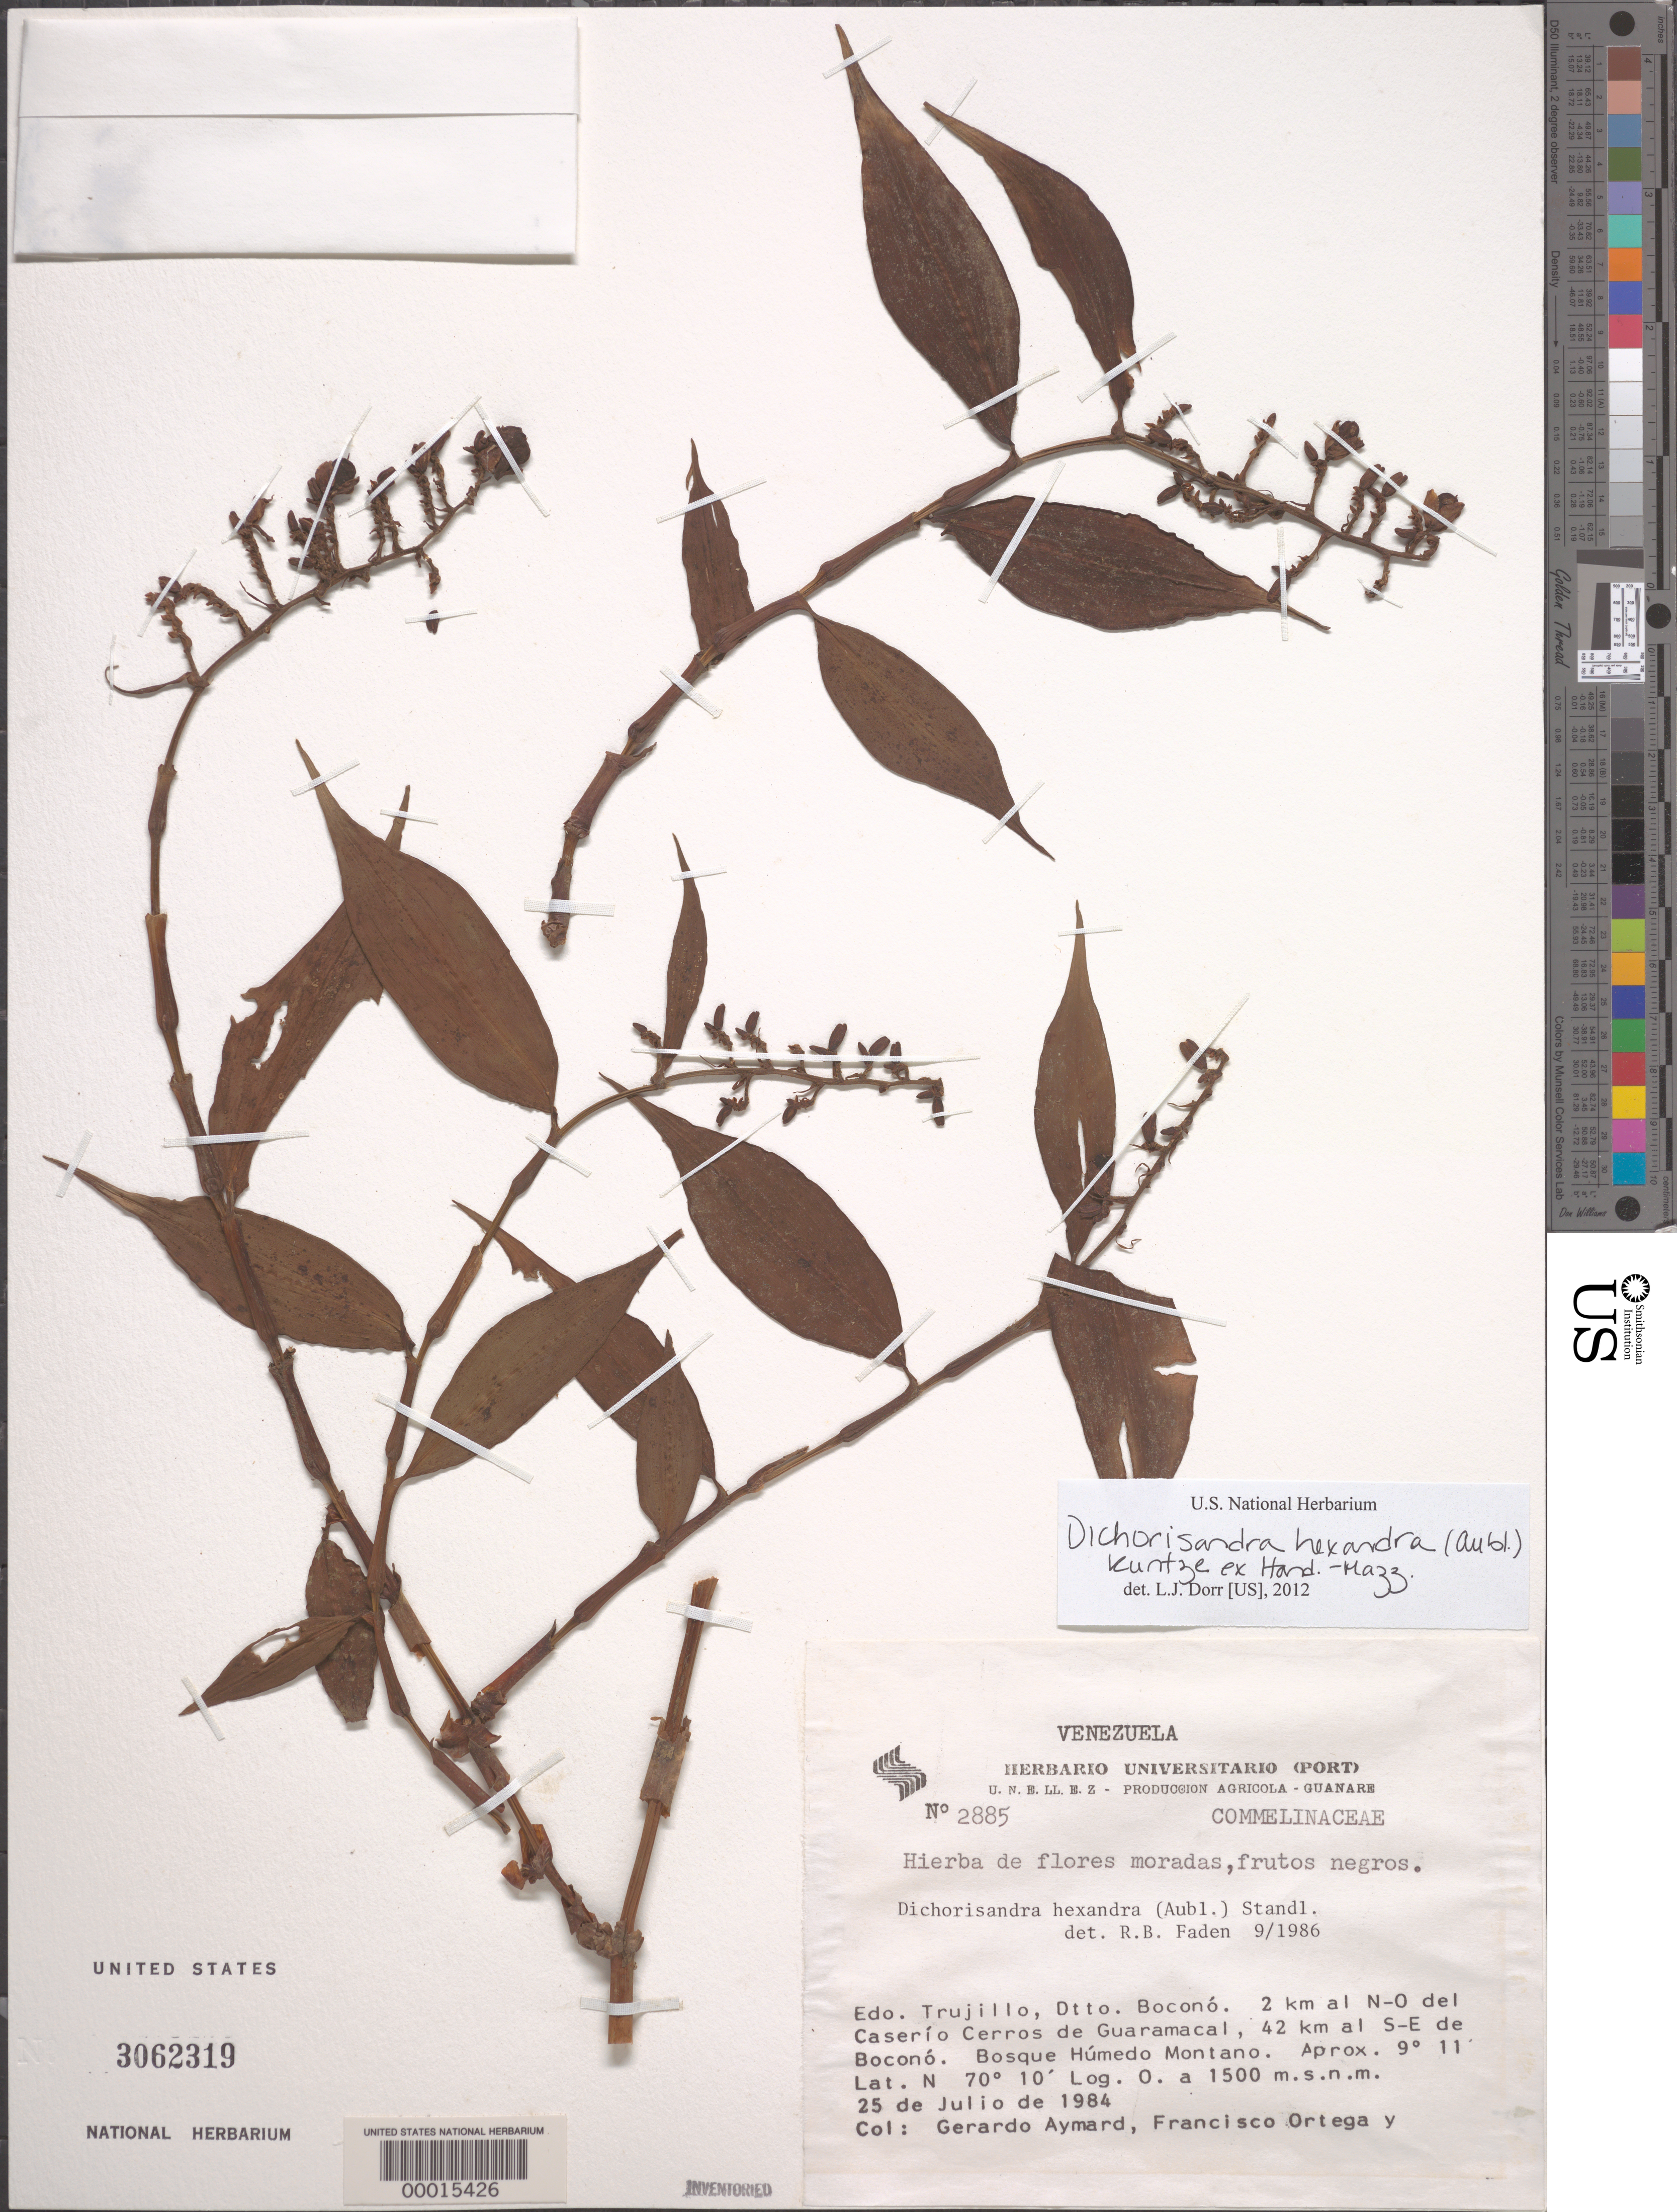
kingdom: Plantae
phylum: Tracheophyta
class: Liliopsida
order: Commelinales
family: Commelinaceae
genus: Dichorisandra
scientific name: Dichorisandra hexandra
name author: (Aubl.) Standl.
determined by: Faden, Robert B., (US), Smithsonian Institution - National Museum of Natural History (UNITED STATES)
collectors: G. A. Aymard & F. J. Ortega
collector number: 2885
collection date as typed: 25 Jul 1984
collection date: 1984-07-25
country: Venezuela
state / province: Trujillo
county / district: Boconó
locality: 2 km N of Caserio Cerros de Guaramacal, SE of Boconó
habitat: Humid montane forest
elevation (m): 1500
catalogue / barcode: US 3062319